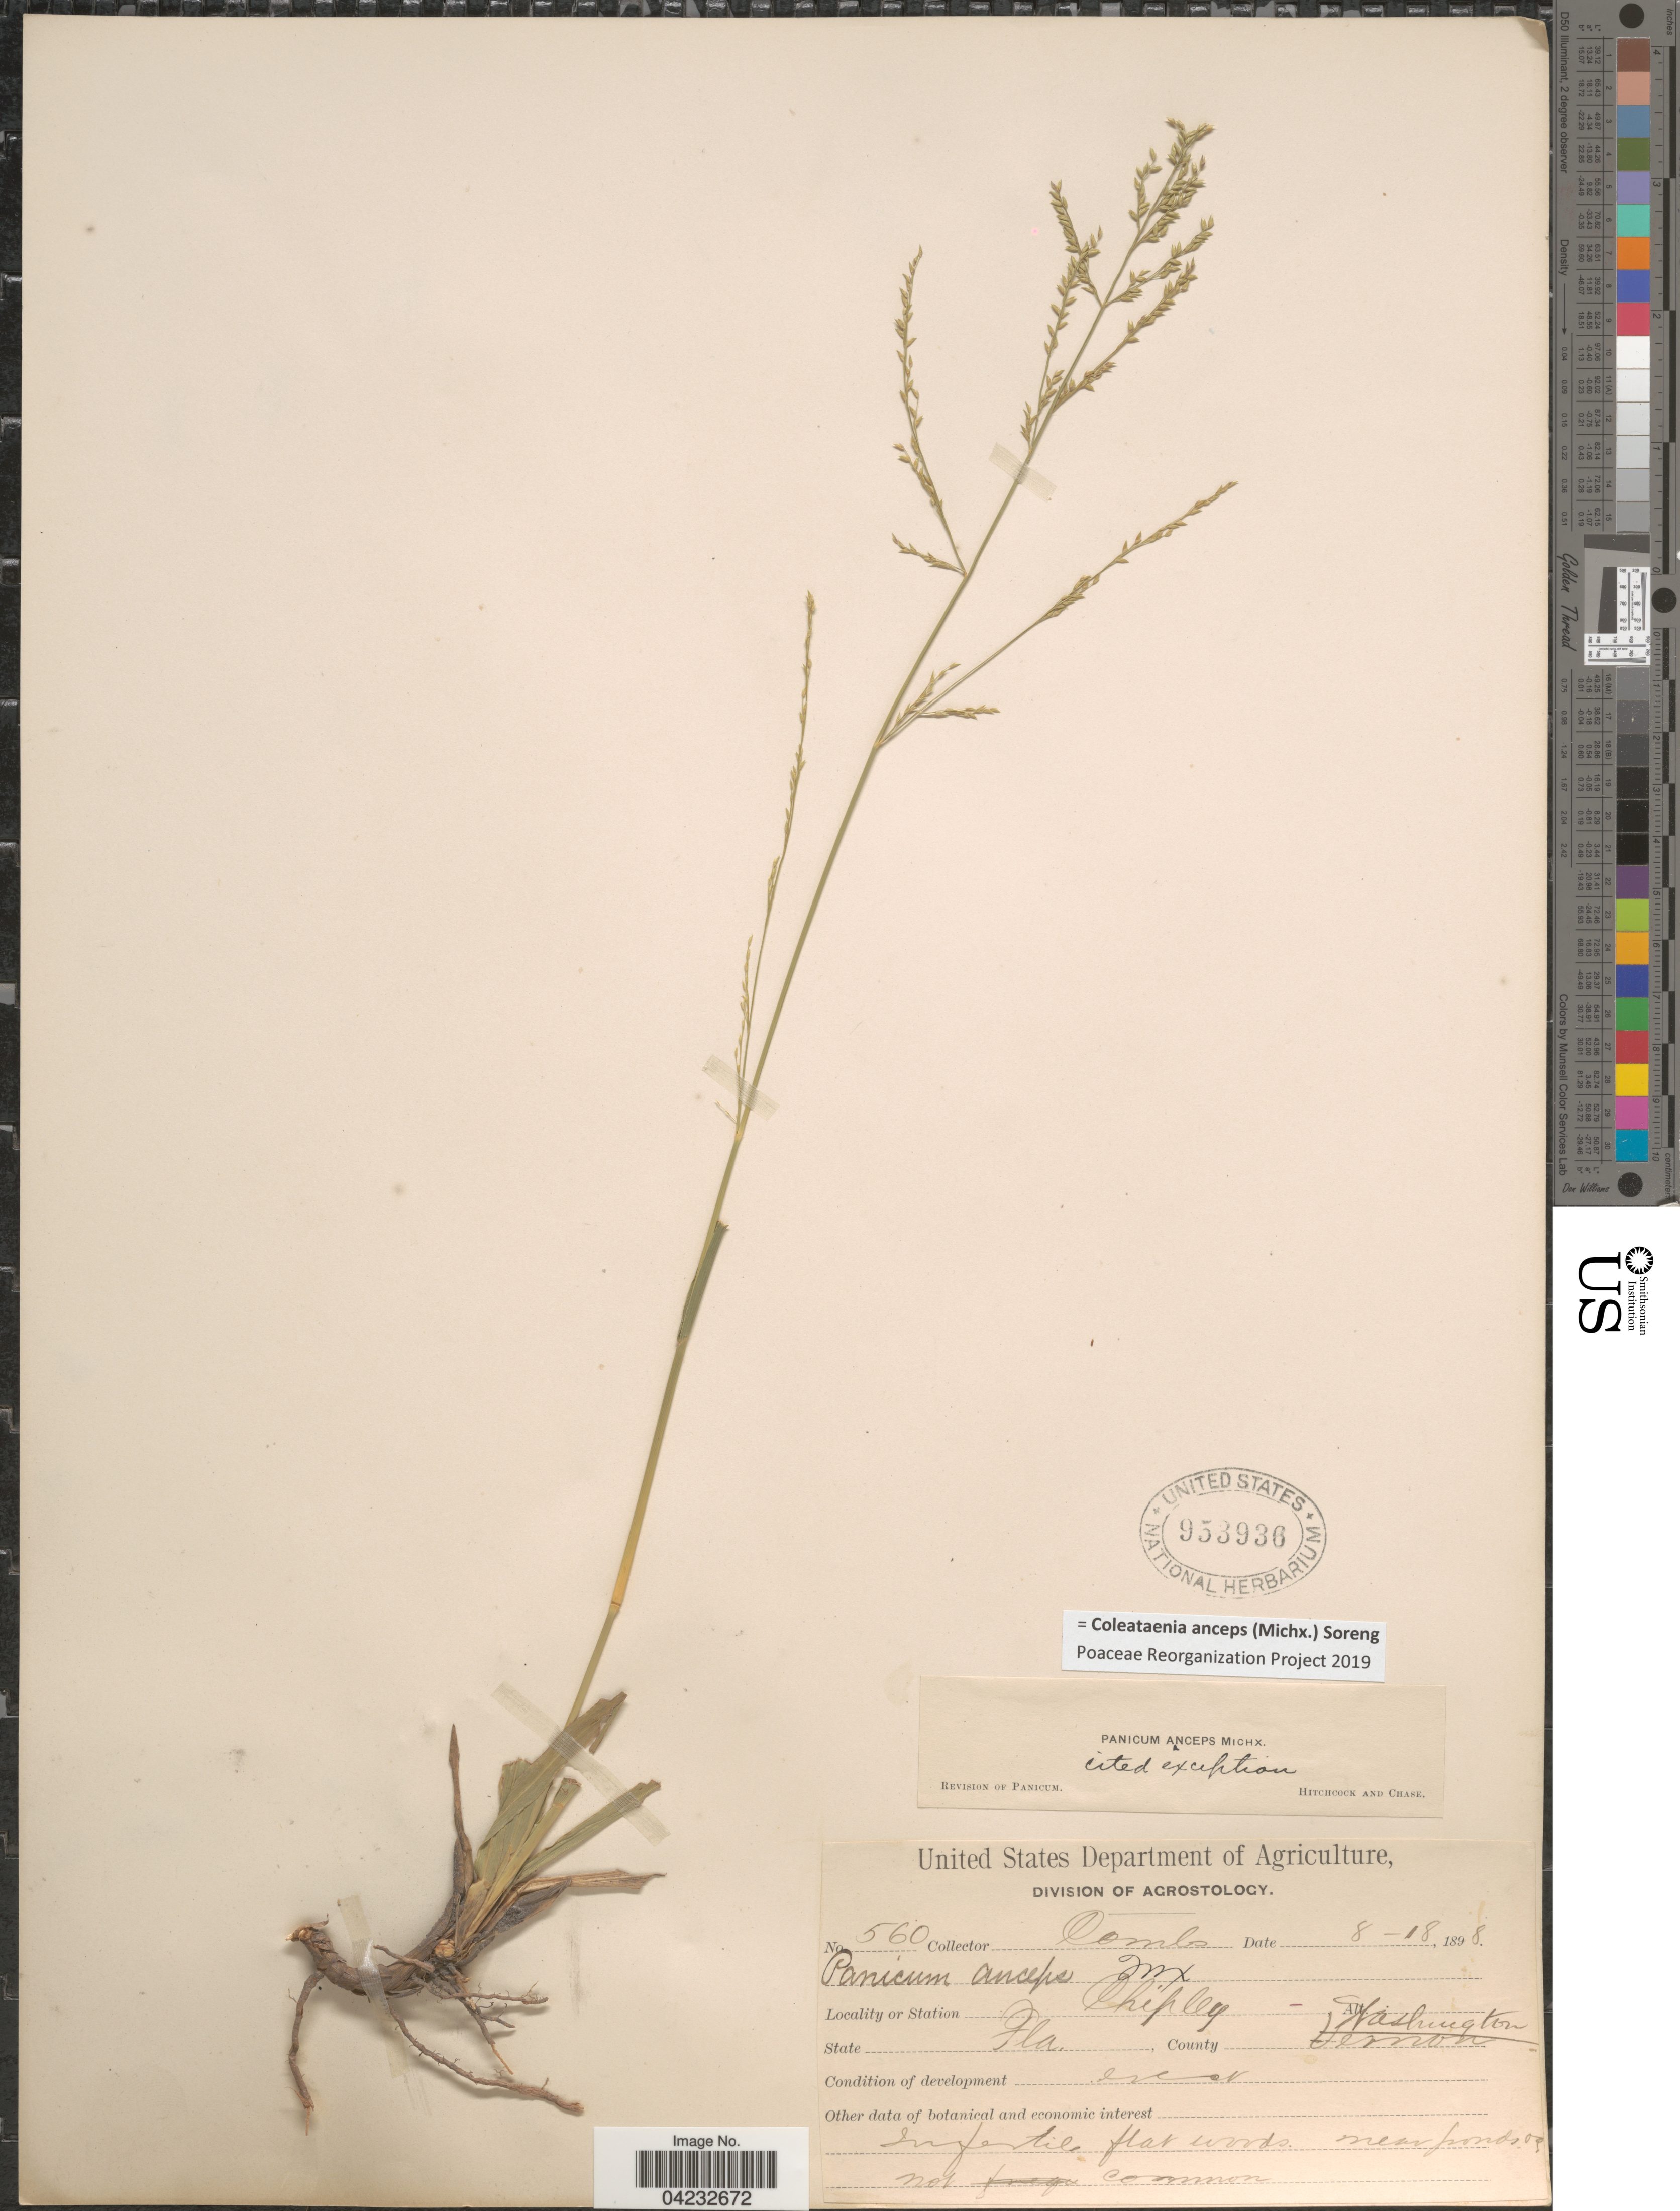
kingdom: Plantae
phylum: Tracheophyta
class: Liliopsida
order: Poales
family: Poaceae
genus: Coleataenia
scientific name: Coleataenia anceps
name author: (Michx.) Soreng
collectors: -. Combs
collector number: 560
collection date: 1898-08-18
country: United States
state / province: Florida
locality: Chipley. County Washington.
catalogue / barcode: US 953936